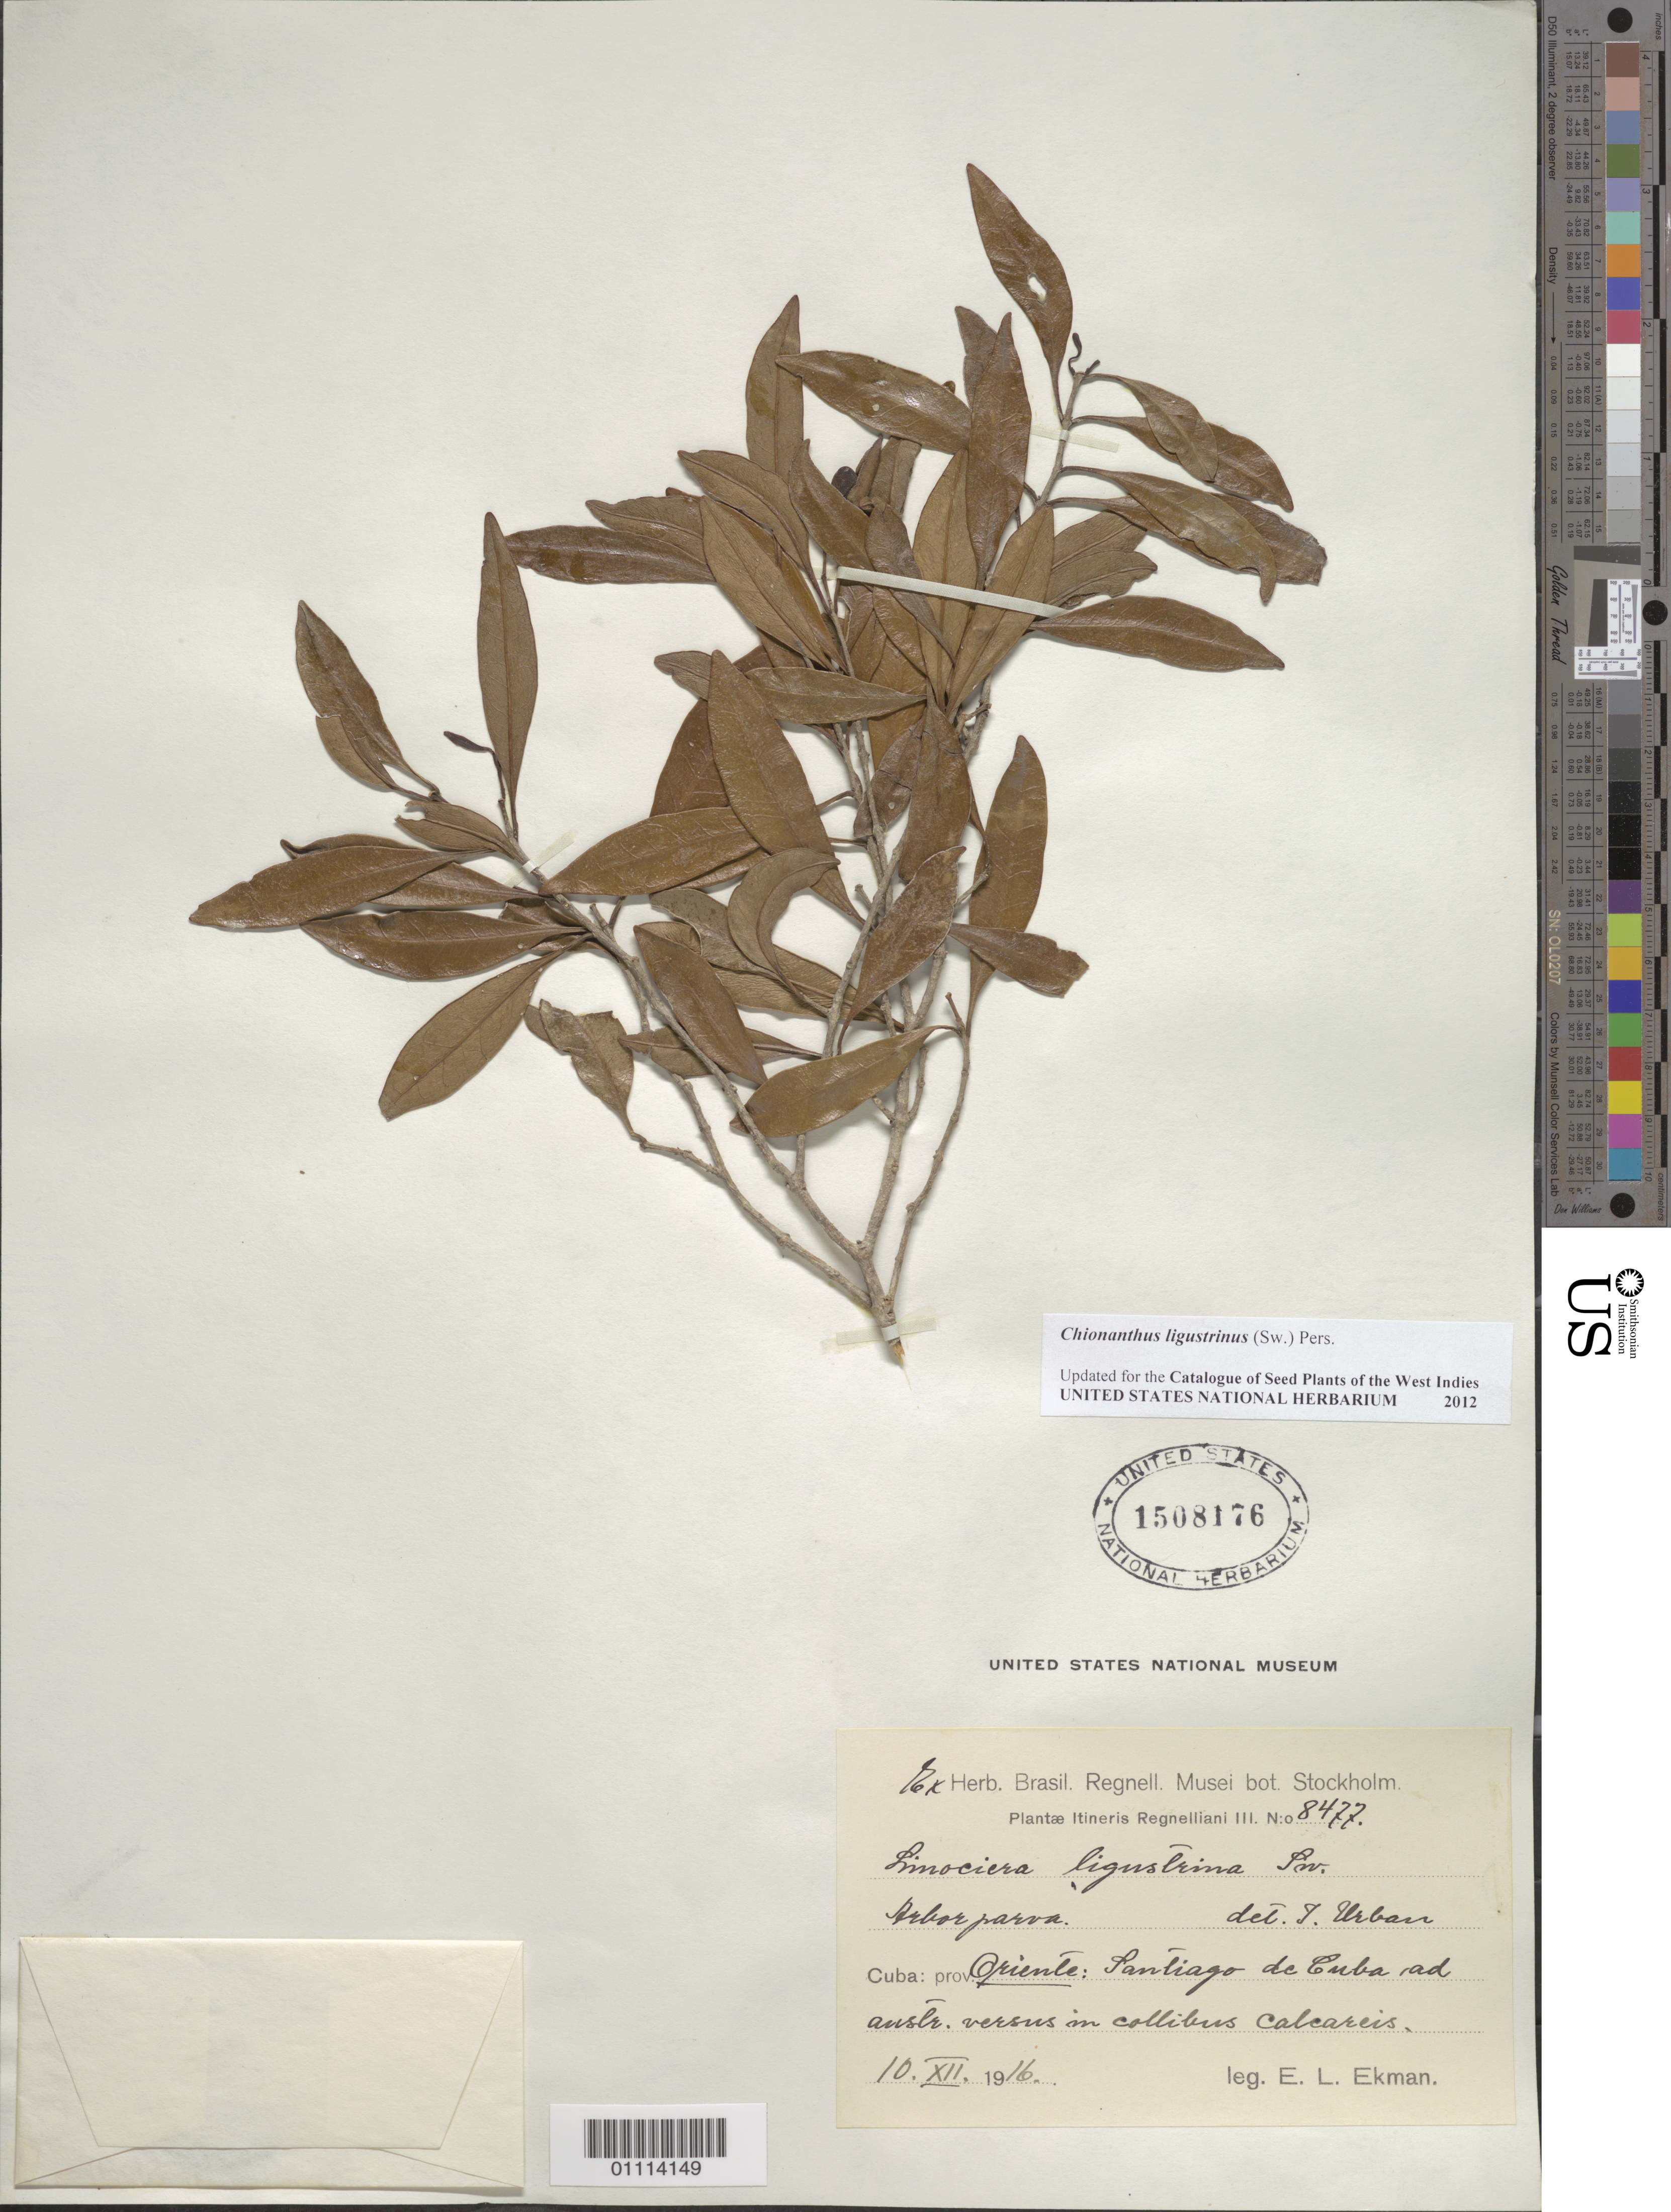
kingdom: Plantae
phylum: Tracheophyta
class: Magnoliopsida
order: Lamiales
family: Oleaceae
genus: Linociera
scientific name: Linociera ligustrina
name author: (Sw.) Sw.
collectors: E. L. Ekman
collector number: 8477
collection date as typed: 10 Dec 1916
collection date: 1916-12-10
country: Cuba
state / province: Santiago de Cuba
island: Cuba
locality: Oriente: Santiago de Cuba, ad auser versus in collibus calcareis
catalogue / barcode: US 1508176